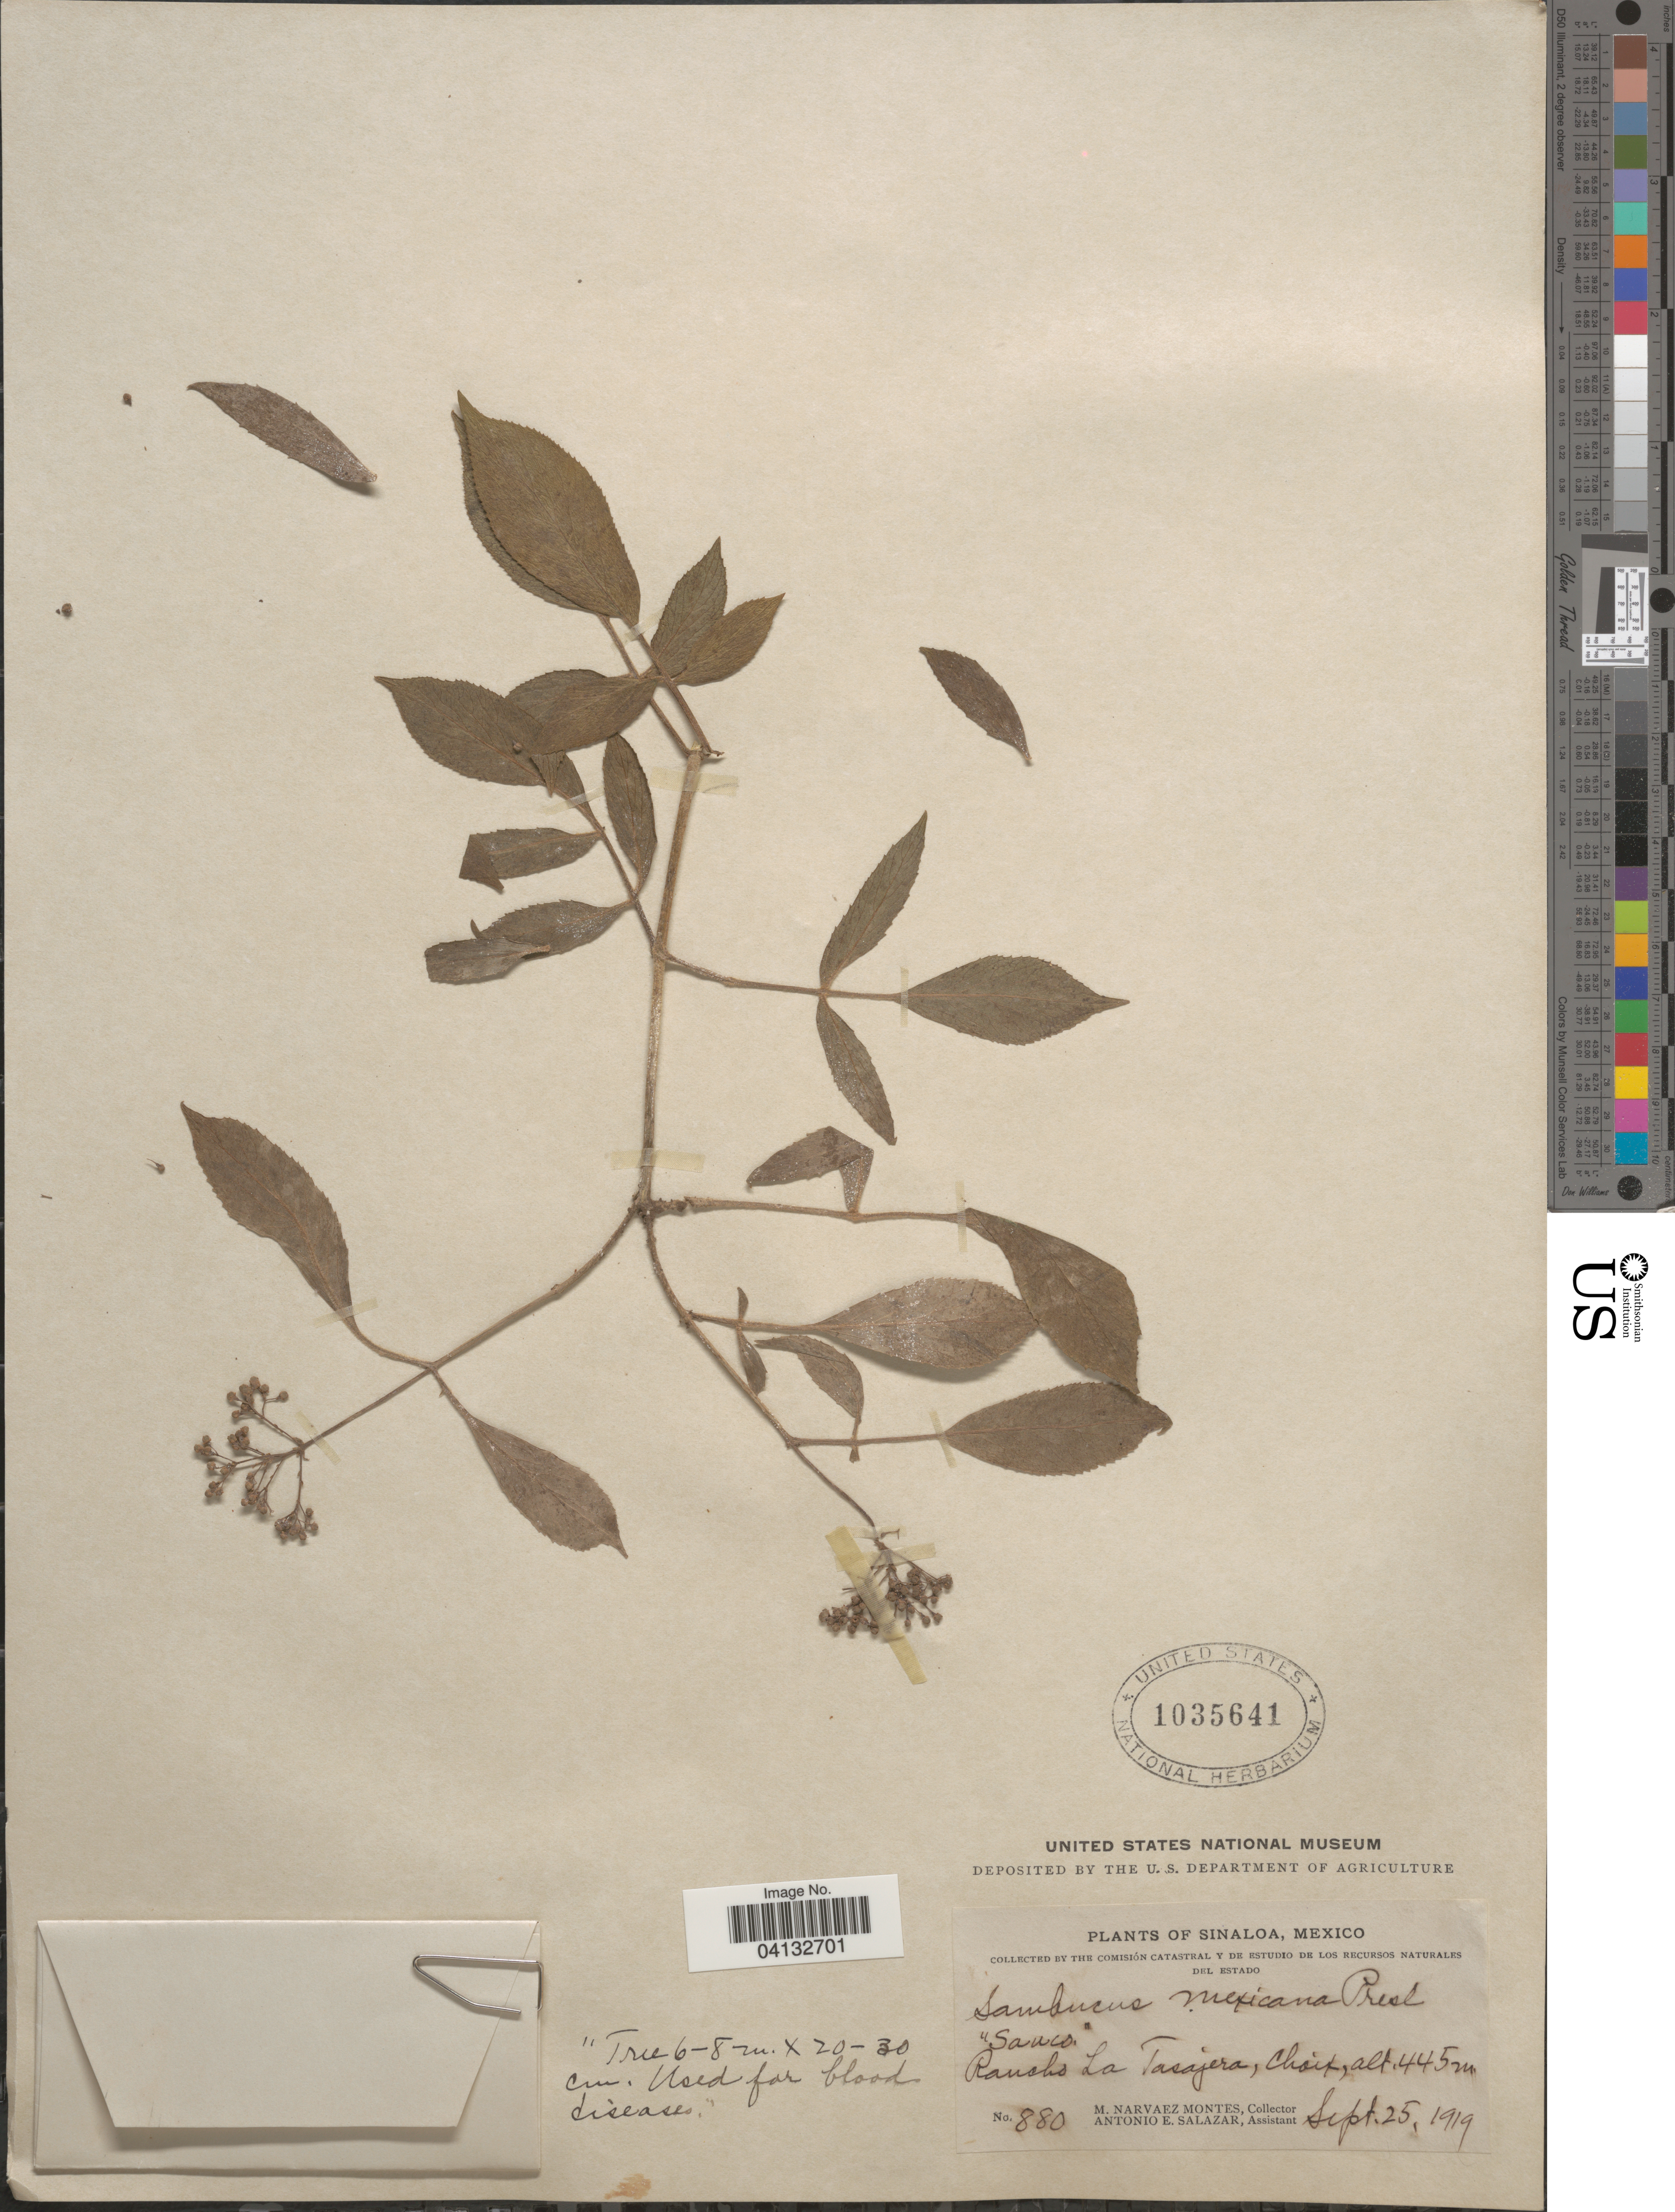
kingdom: Plantae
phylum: Tracheophyta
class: Magnoliopsida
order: Dipsacales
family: Viburnaceae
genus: Sambucus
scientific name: Sambucus mexicana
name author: C. Presl ex DC.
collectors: M. Narvaez-Montes & A. E. Salazar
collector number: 880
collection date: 1919-09-25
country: Mexico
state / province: Sinaloa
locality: Rancho La Tasajera, Choix.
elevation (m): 445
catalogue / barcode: US 1035641